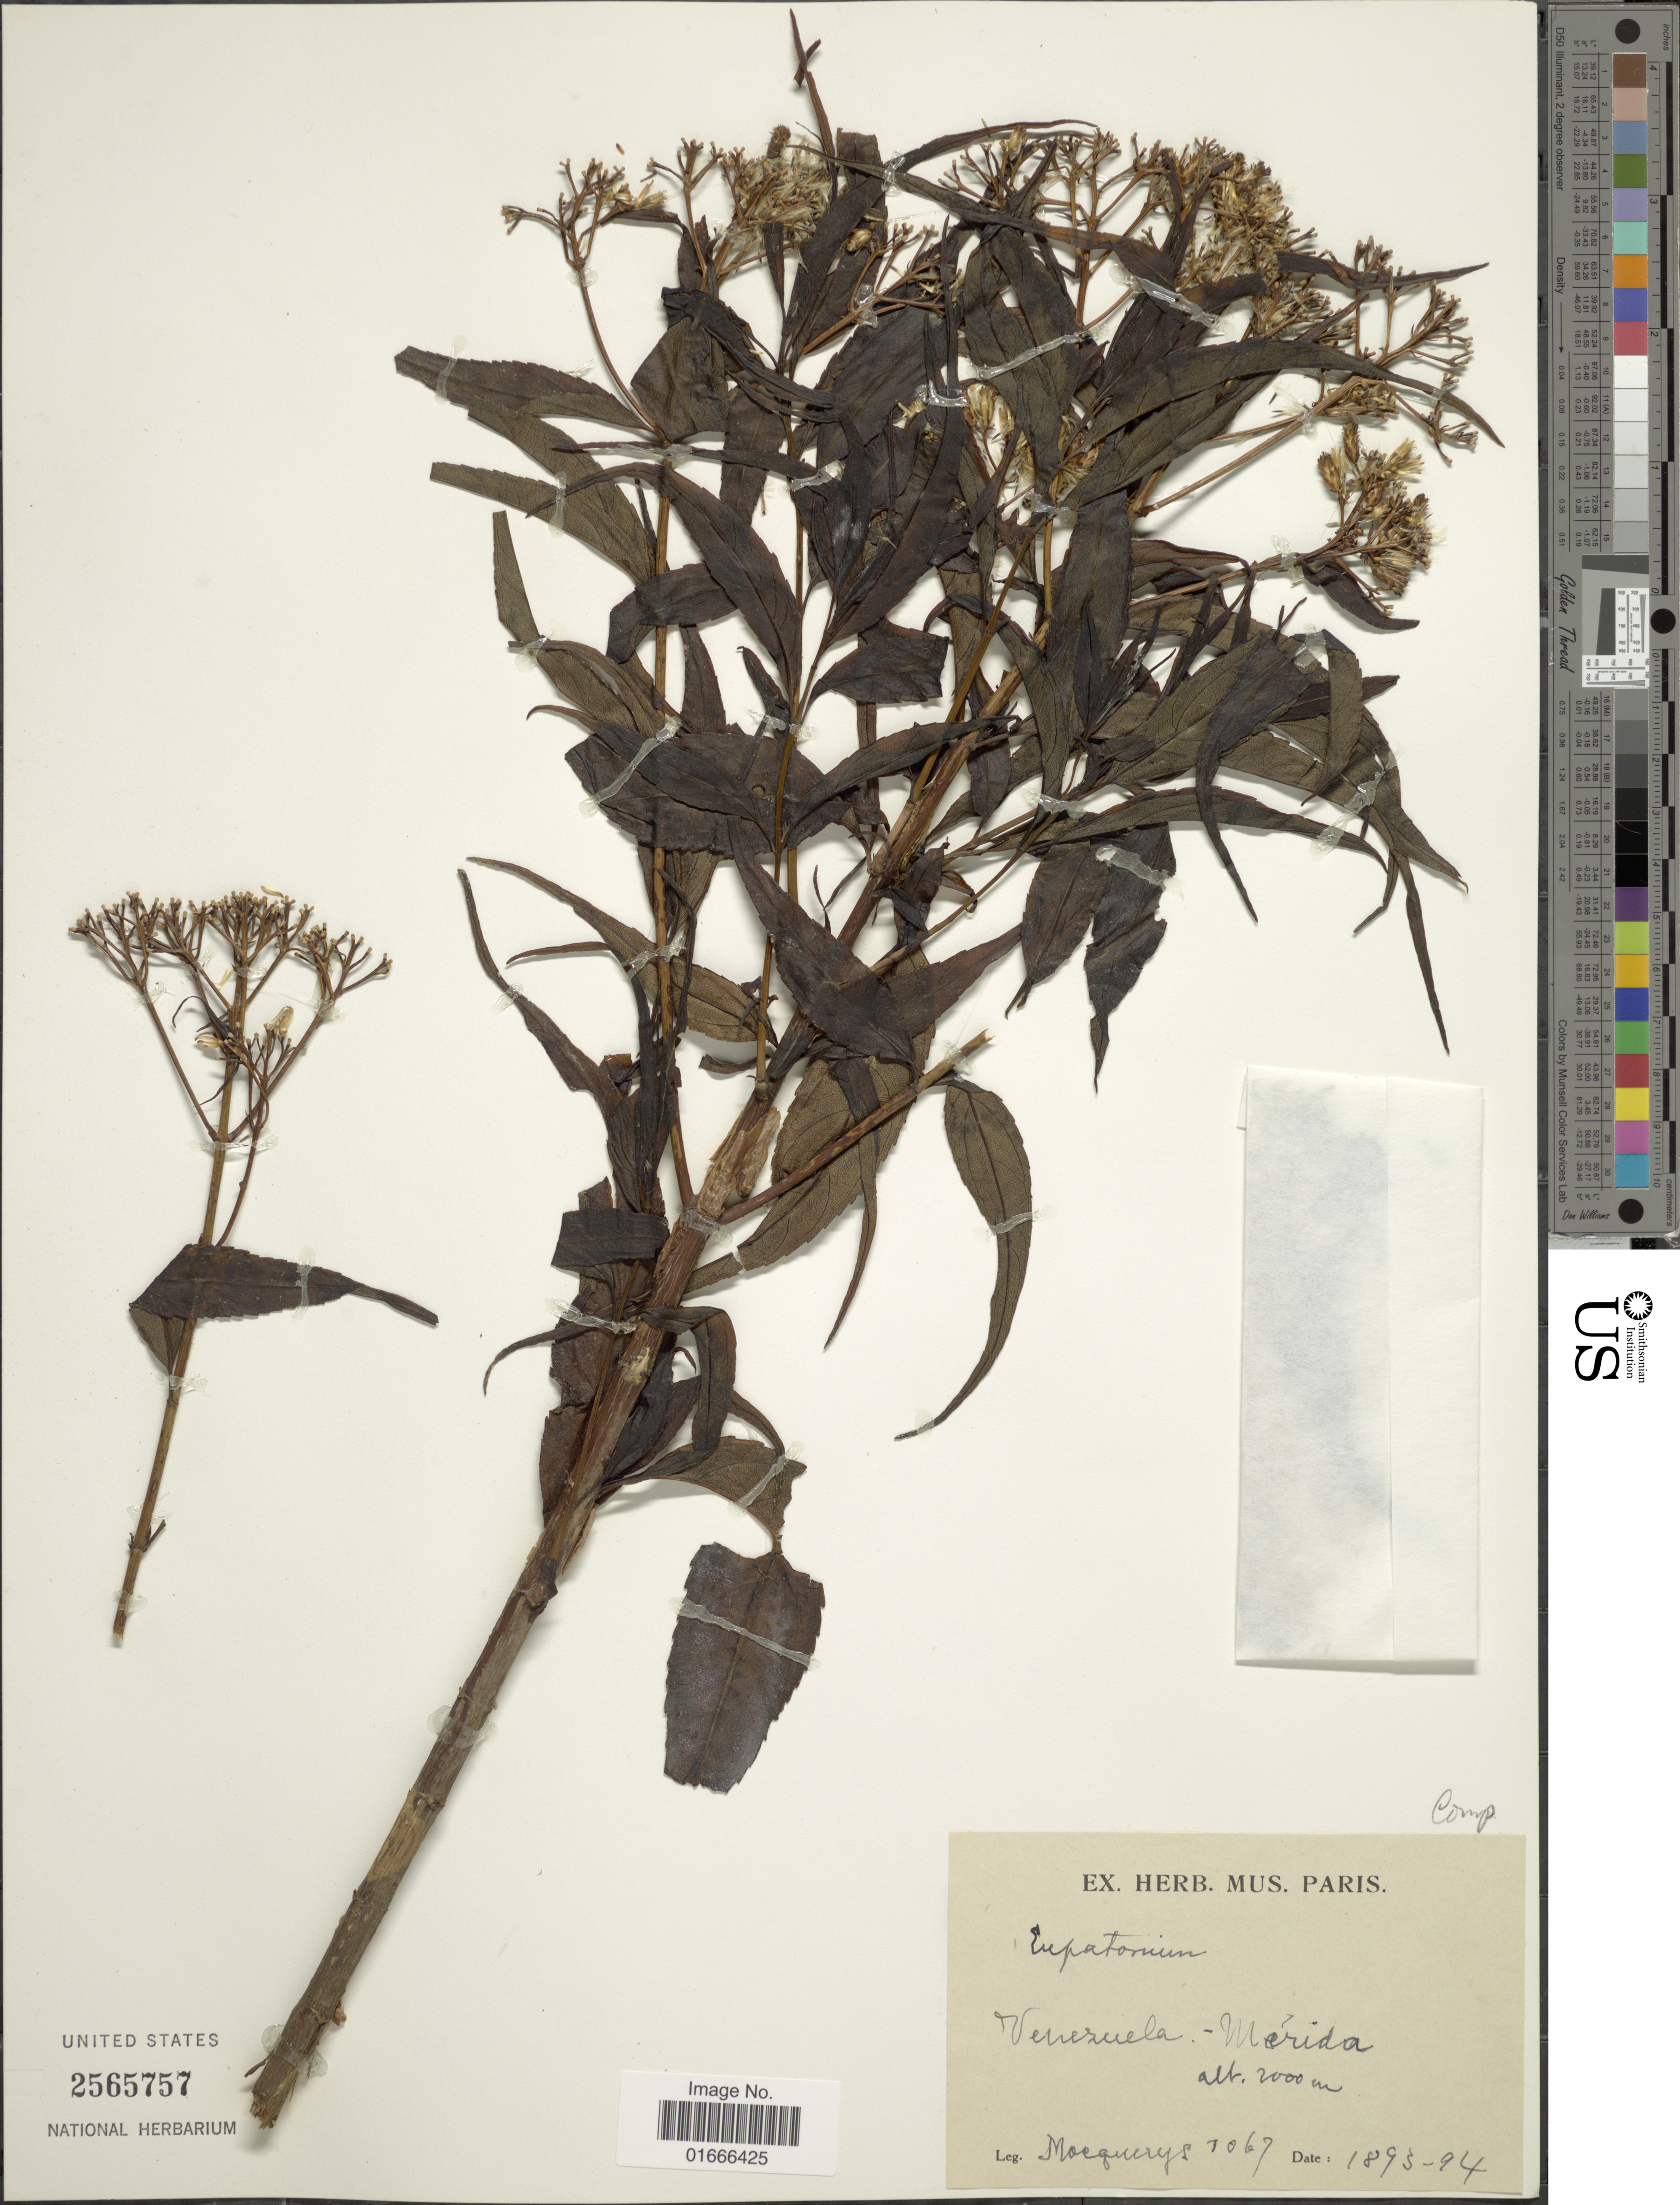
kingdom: Plantae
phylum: Tracheophyta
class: Magnoliopsida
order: Asterales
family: Asteraceae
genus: Chromolaena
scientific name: Chromolaena moritziana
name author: (Sch. Bip.) R.M. King & H. Rob.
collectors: A. Mocquerys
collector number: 7076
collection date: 1893/1894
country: Venezuela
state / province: Mérida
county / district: Libertador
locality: Mérida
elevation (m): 2000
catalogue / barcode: US 2565757